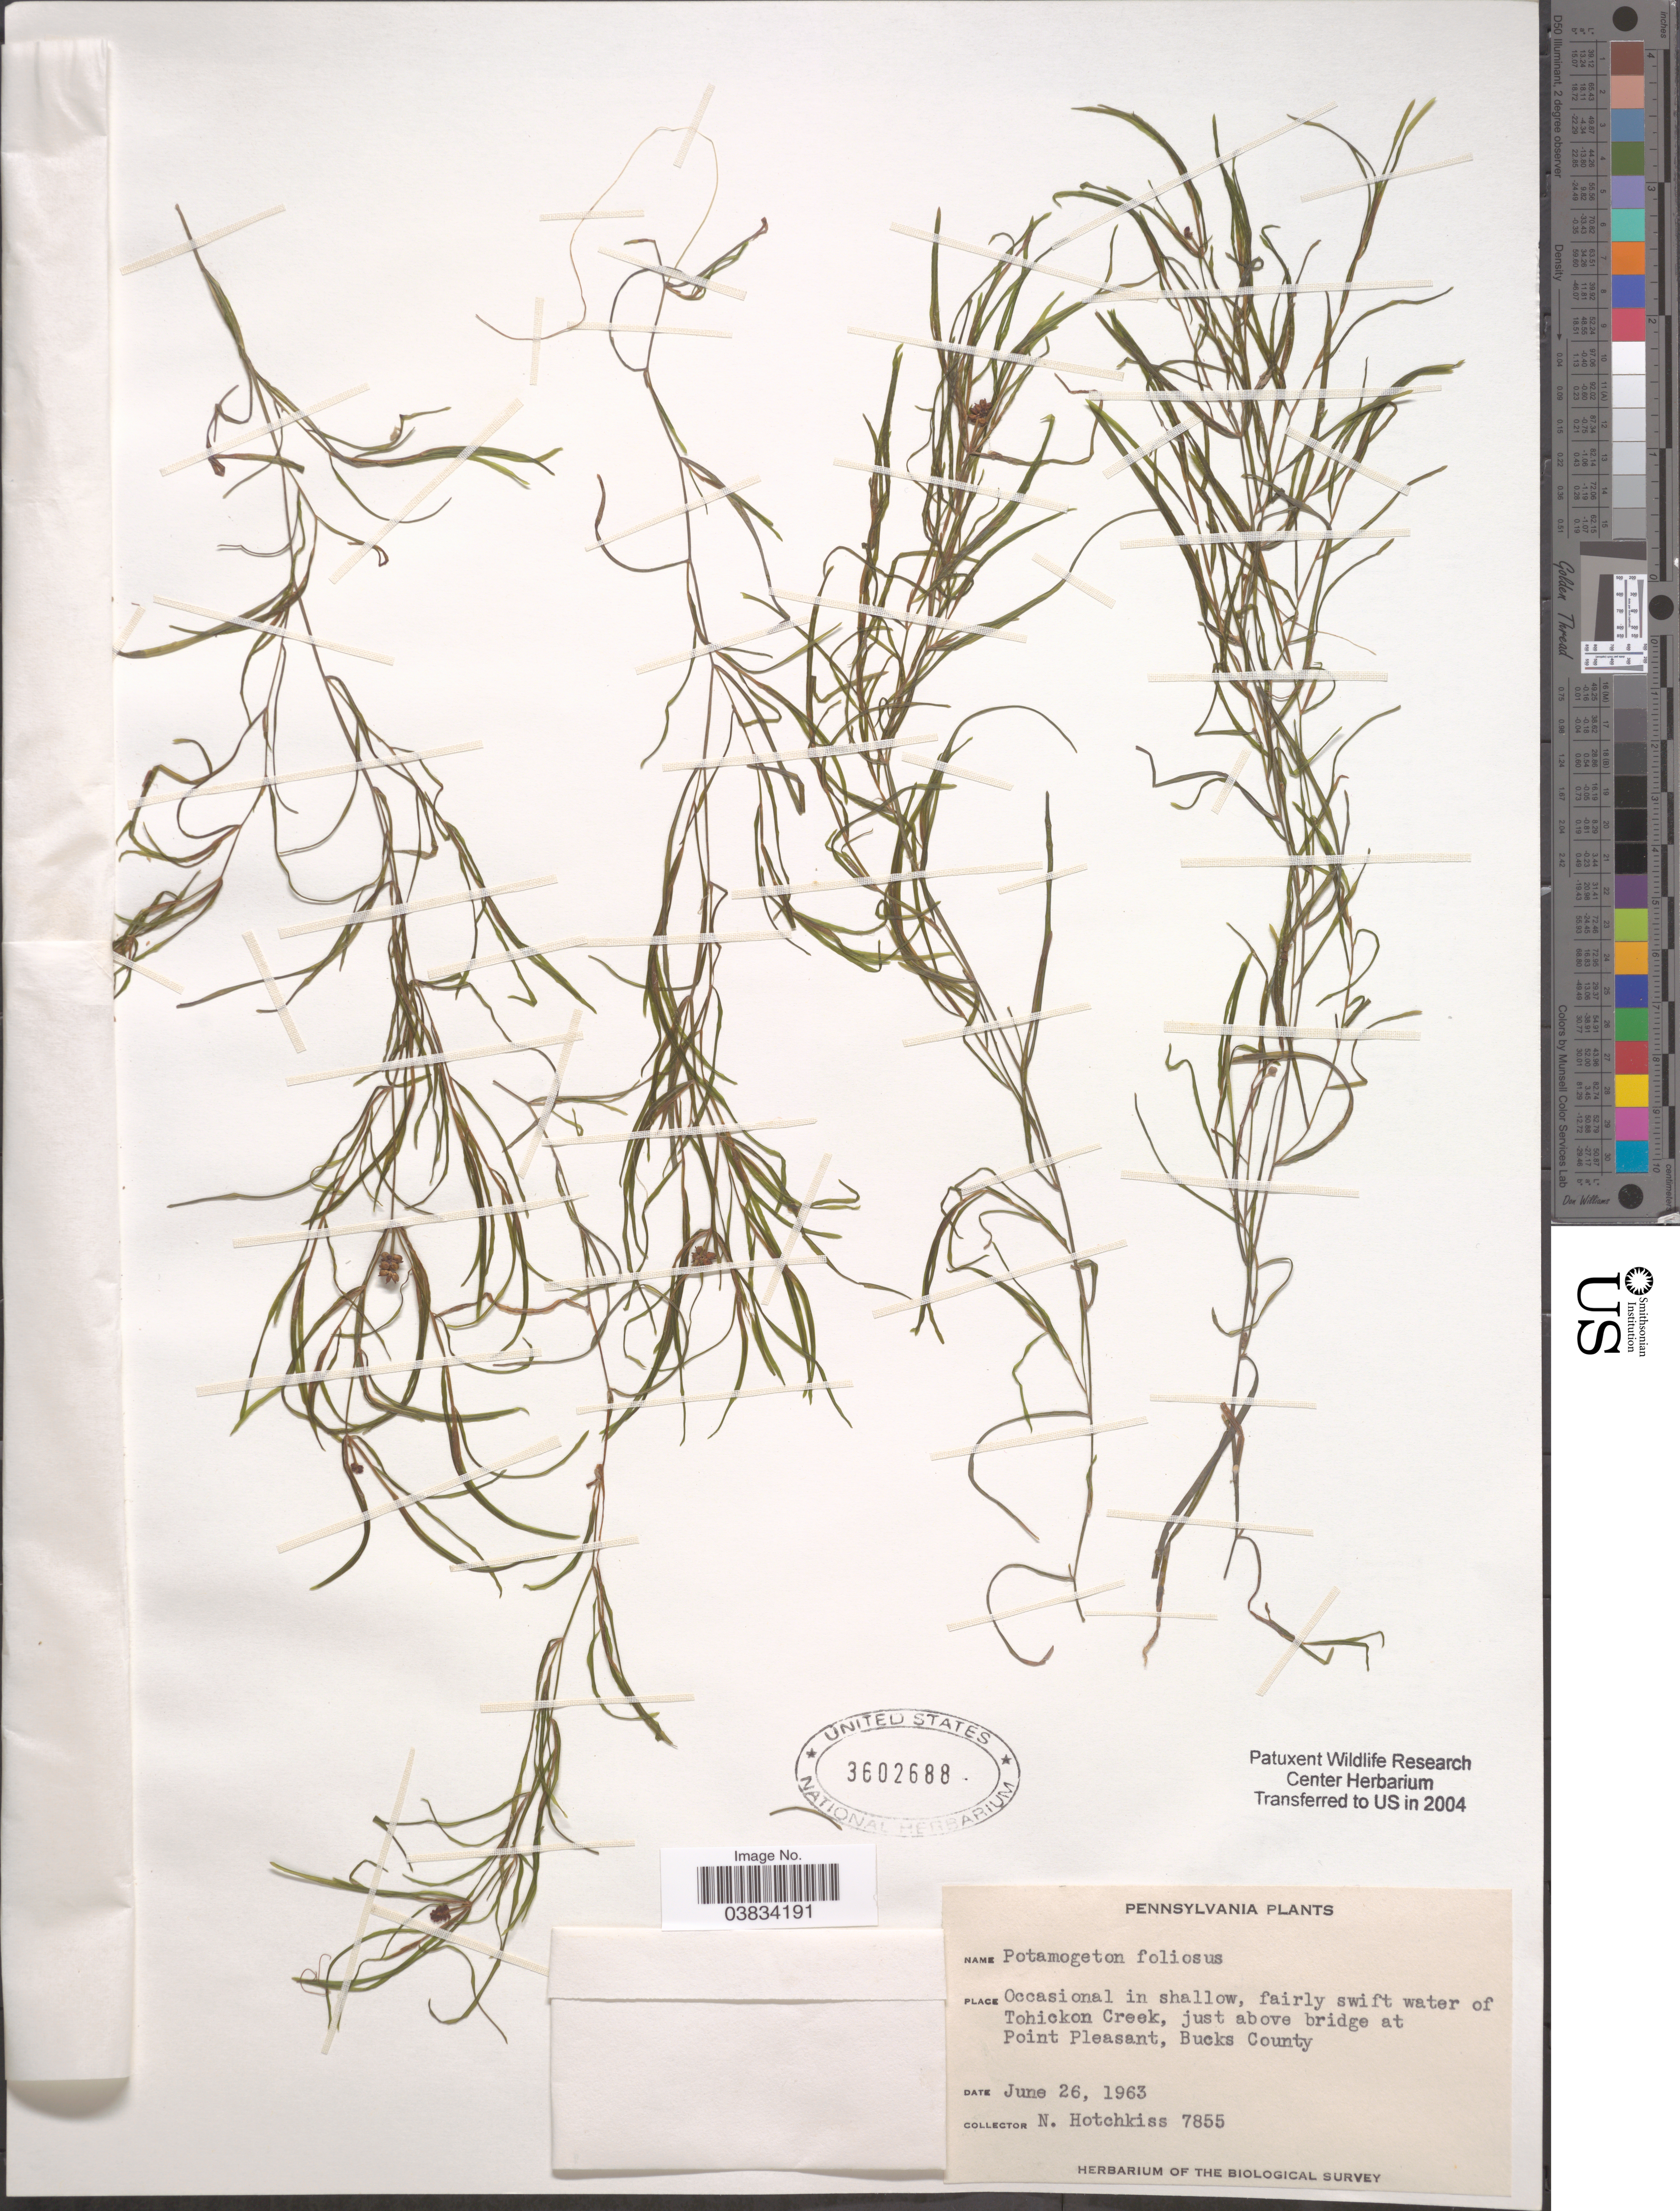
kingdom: Plantae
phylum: Tracheophyta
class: Liliopsida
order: Alismatales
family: Potamogetonaceae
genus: Potamogeton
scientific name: Potamogeton foliosus var. foliosus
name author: Raf.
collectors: N. Hotchkiss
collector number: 7855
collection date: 1963-06-26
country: United States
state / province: Pennsylvania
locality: Tohickon Creek, just above bridge at Point Pleasant, Bucks County.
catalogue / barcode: US 3602688